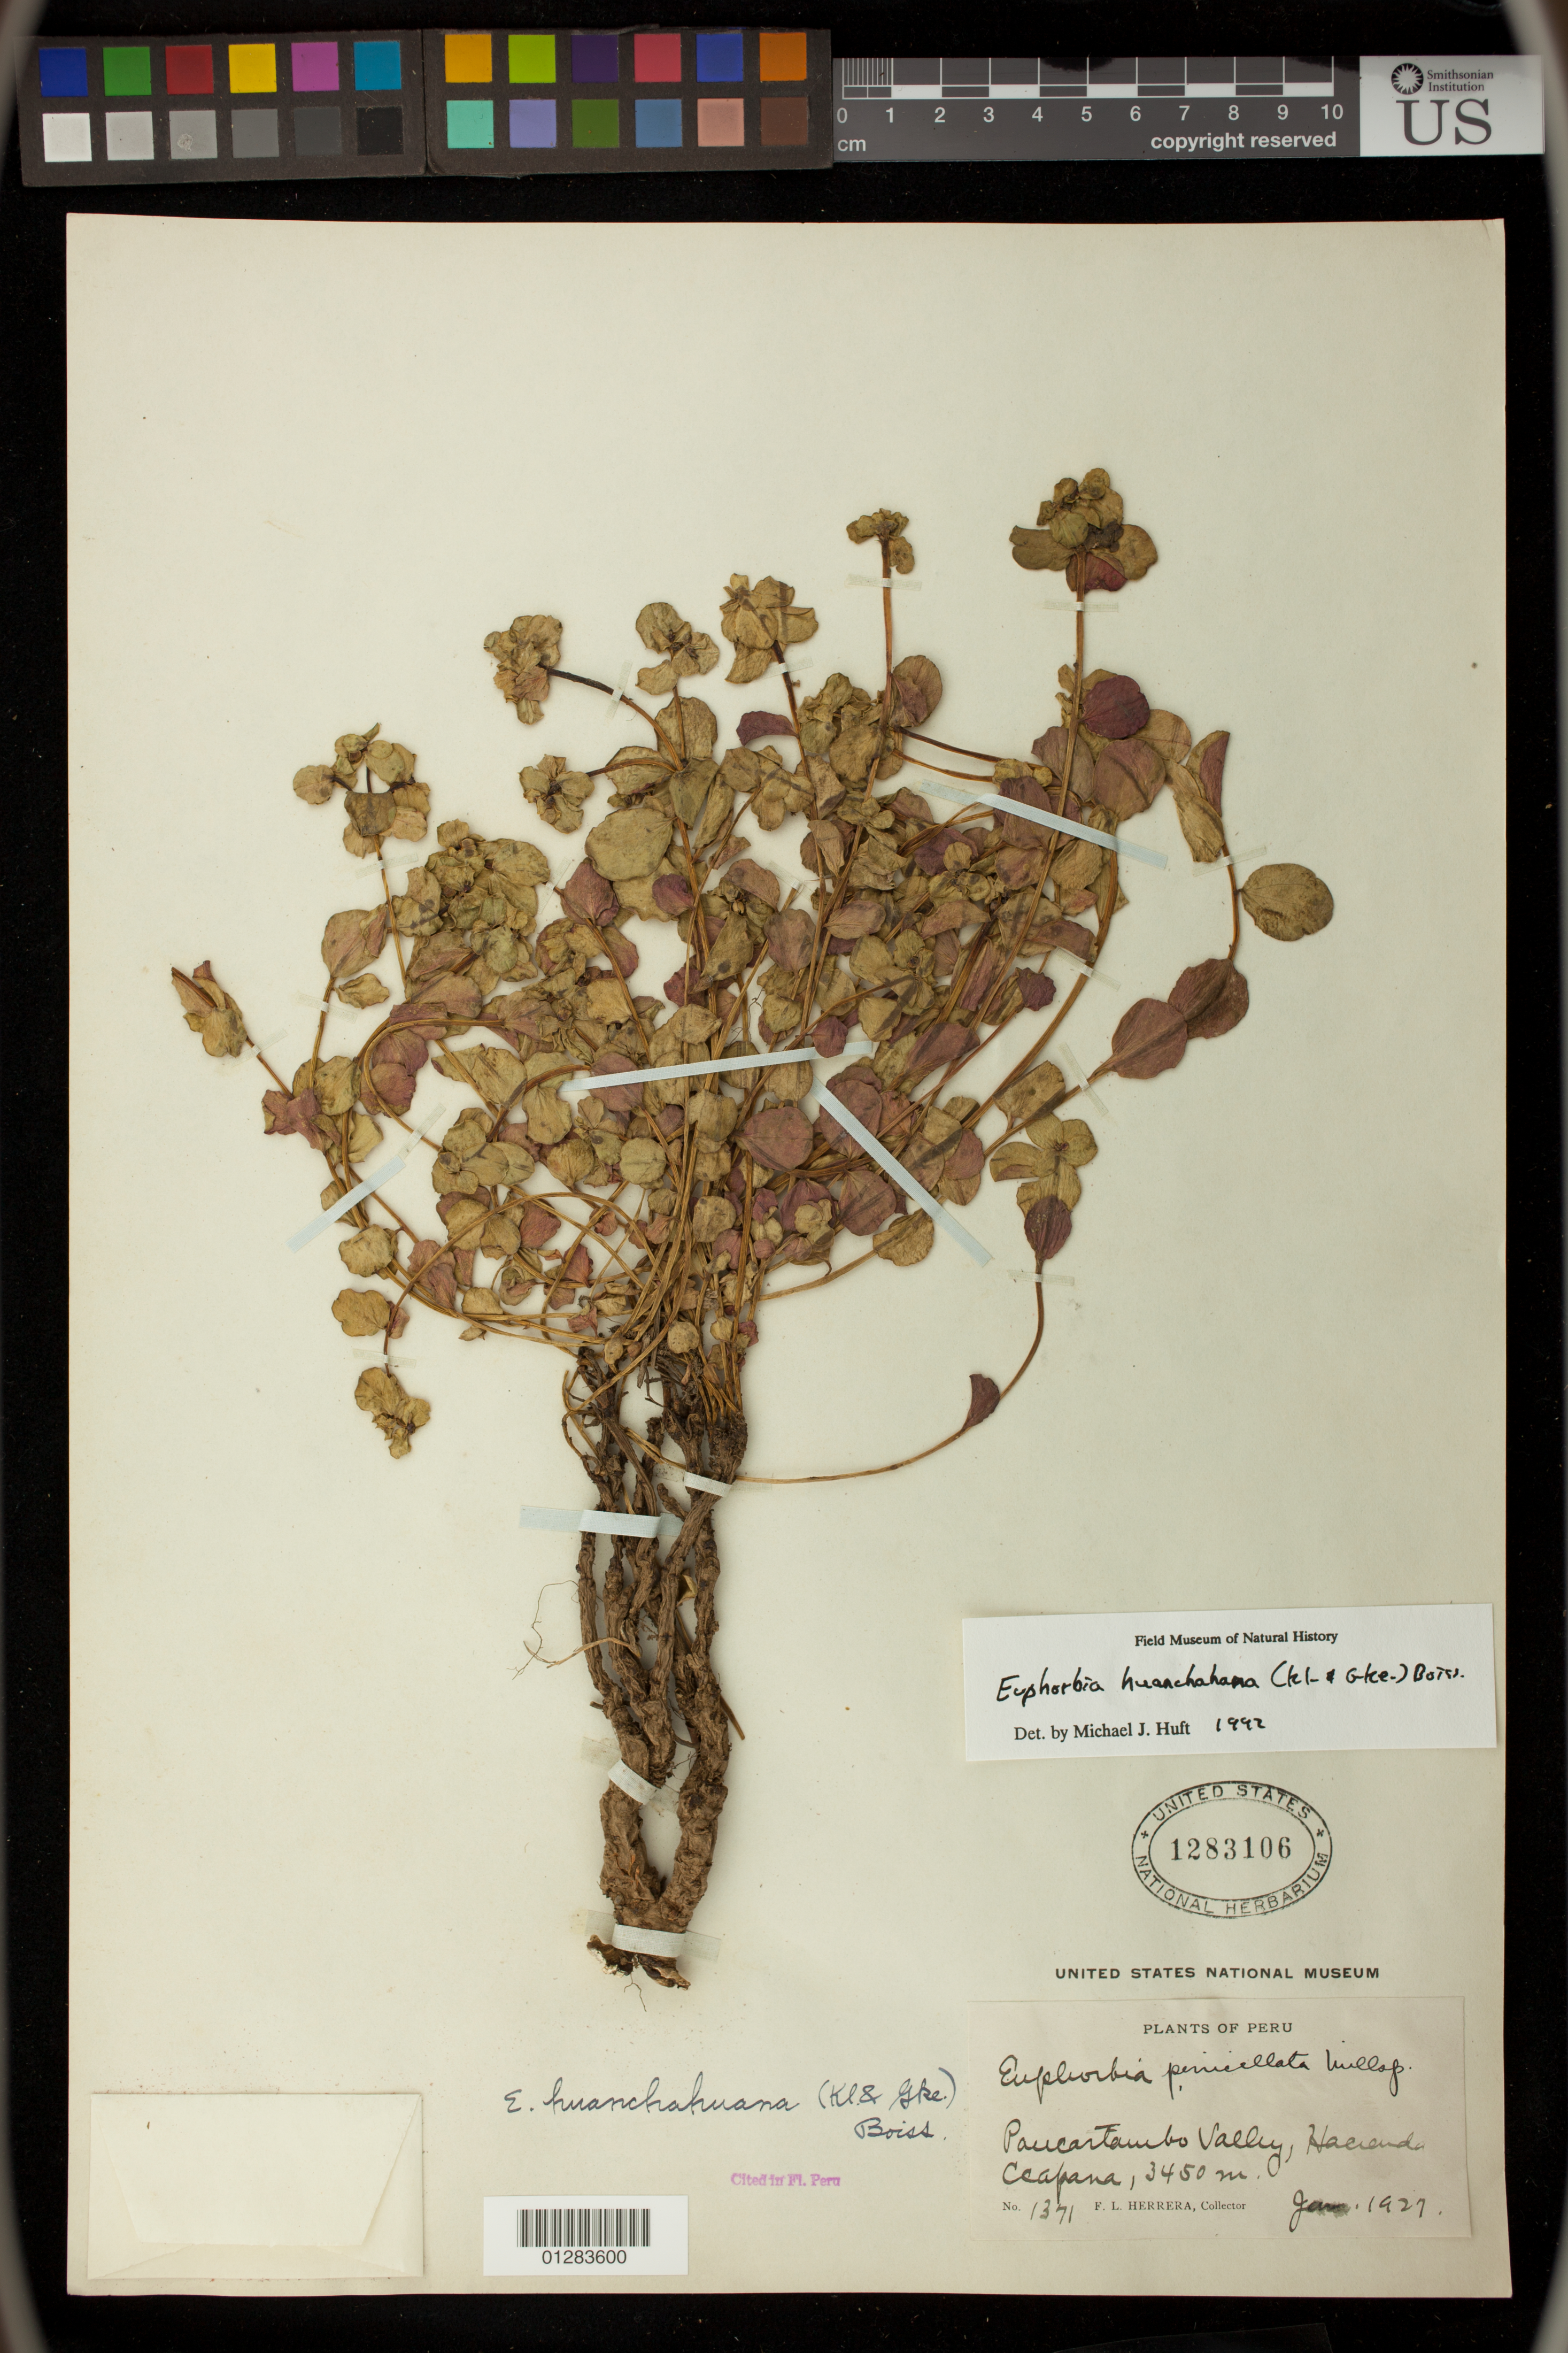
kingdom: Plantae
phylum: Tracheophyta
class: Magnoliopsida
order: Malpighiales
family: Euphorbiaceae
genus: Euphorbia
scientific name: Euphorbia guachanca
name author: Azara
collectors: F. L. Herrera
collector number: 1371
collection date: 1927-01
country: Peru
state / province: Cusco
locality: Paucartambo Valley, Hacienda Ceapana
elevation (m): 3450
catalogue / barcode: US 1283106